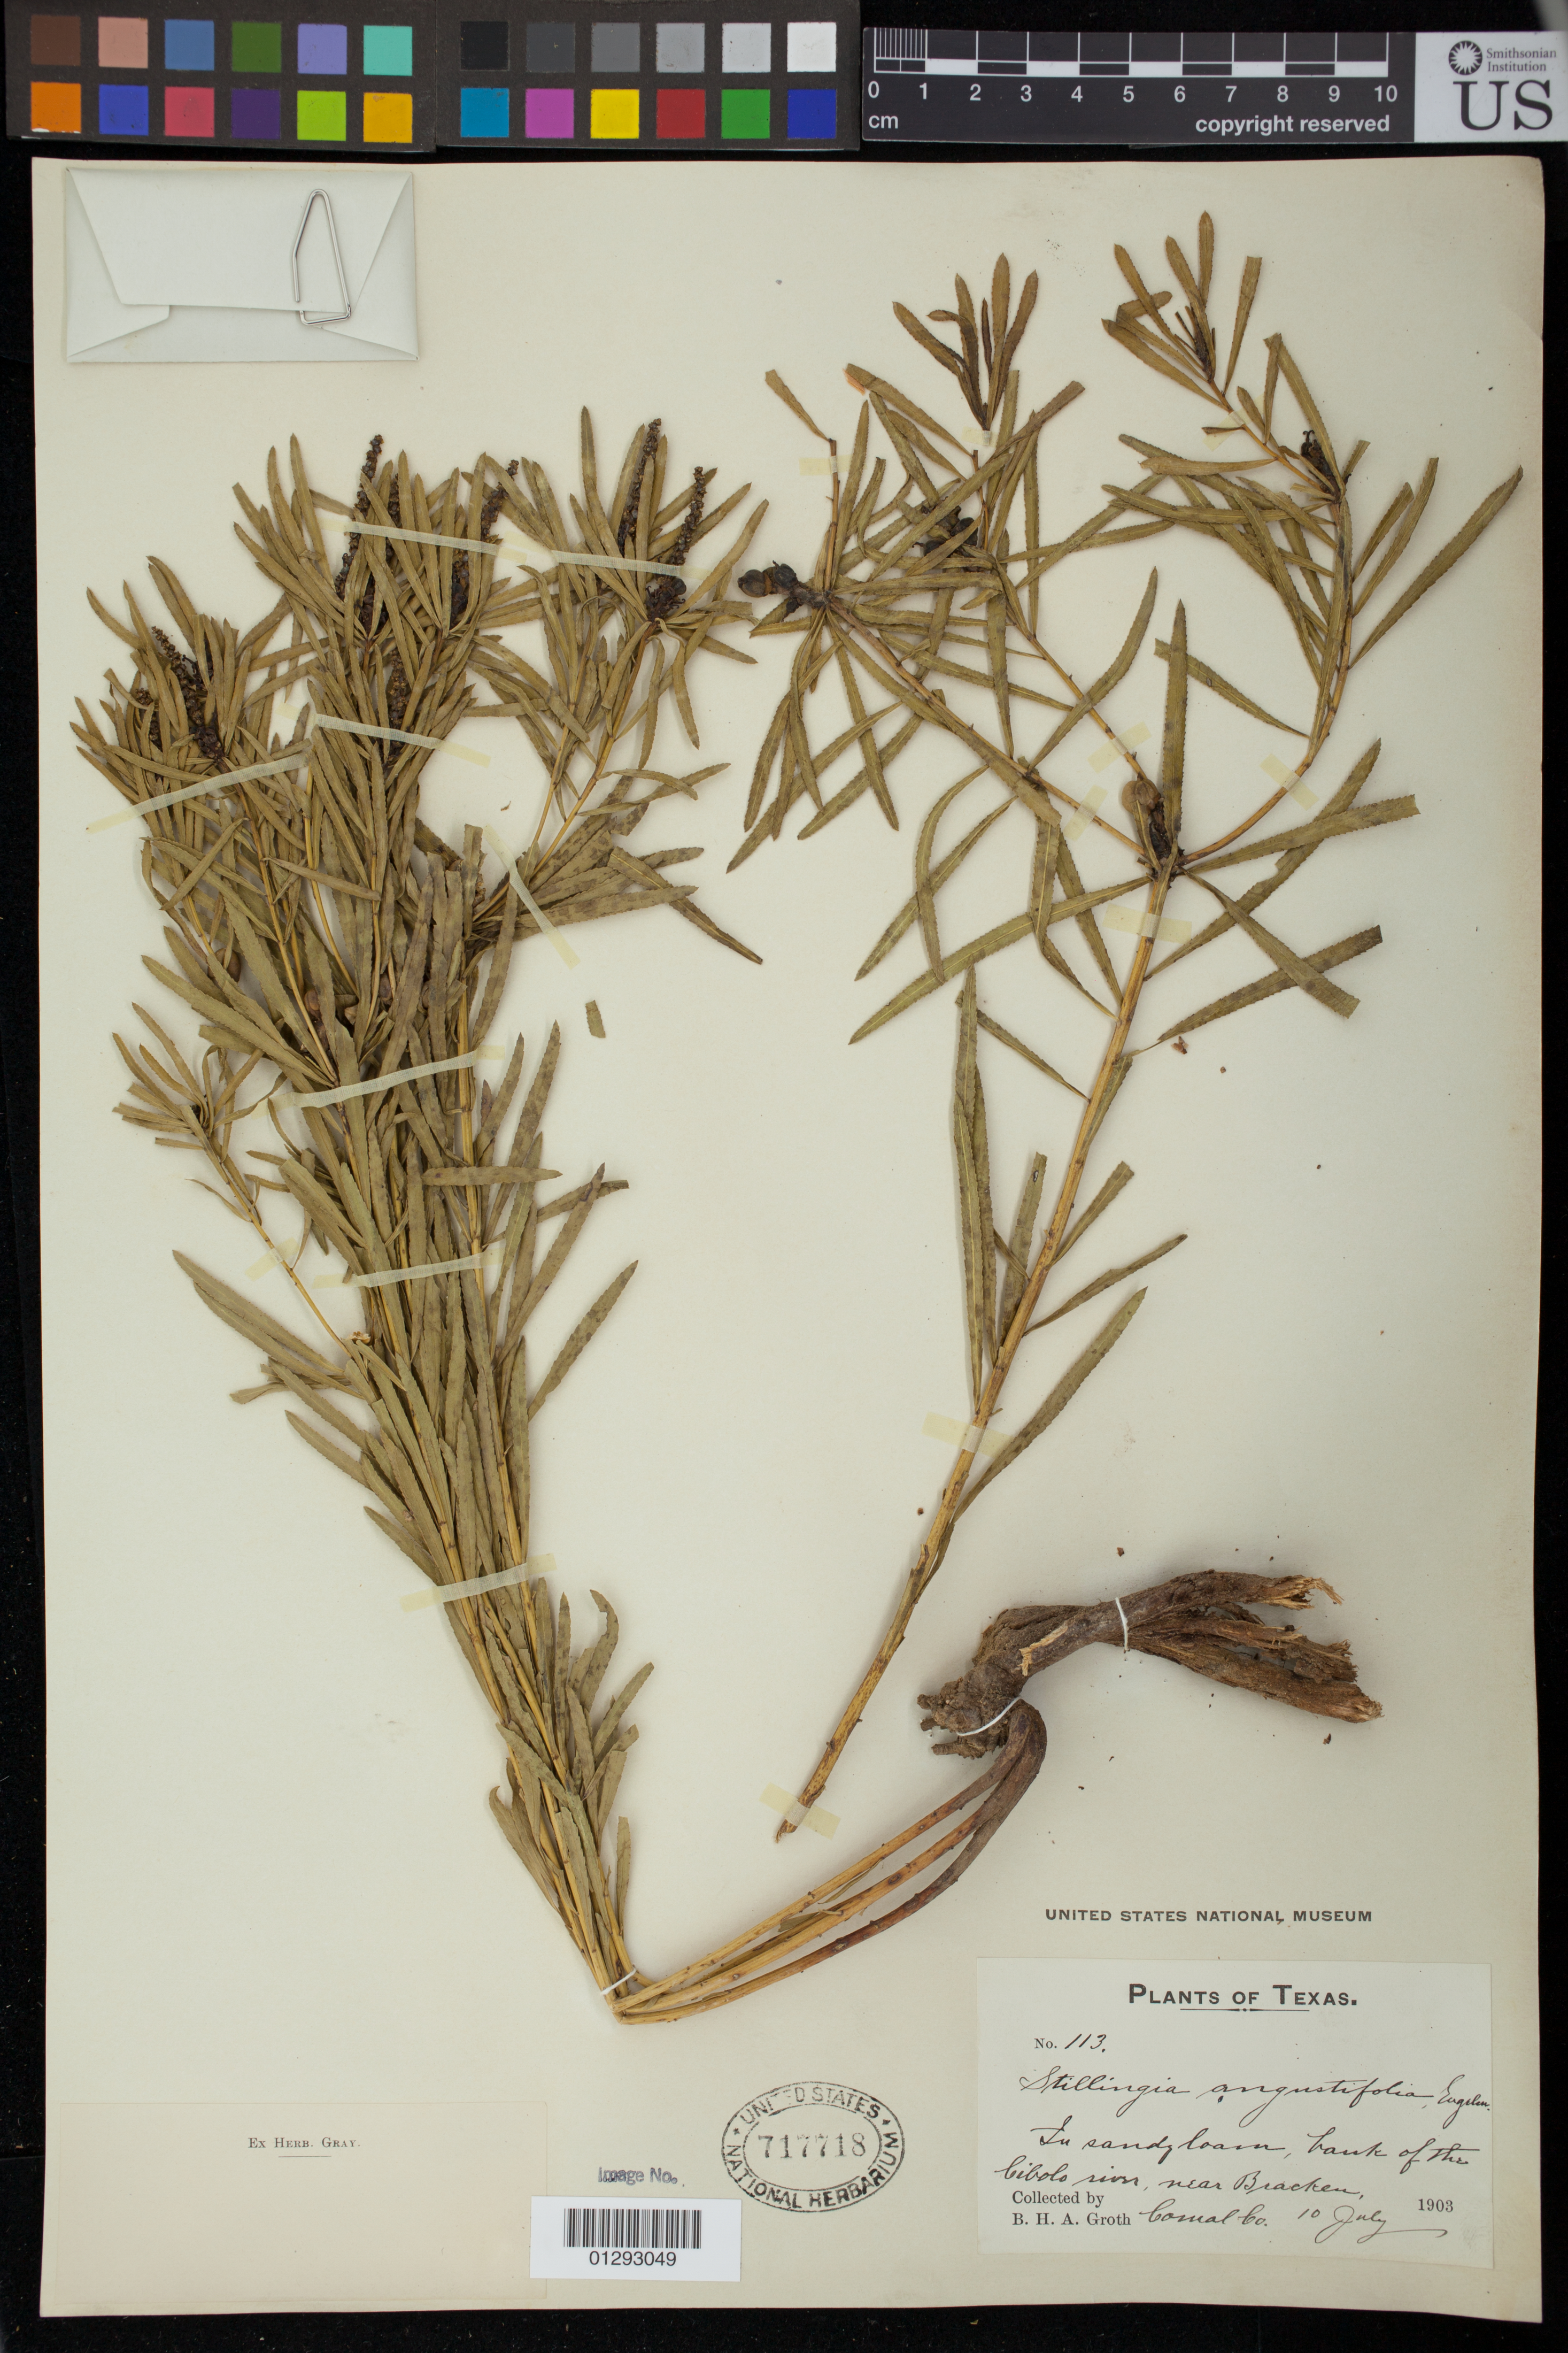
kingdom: Plantae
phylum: Tracheophyta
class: Magnoliopsida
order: Malpighiales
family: Euphorbiaceae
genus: Stillingia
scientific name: Stillingia texana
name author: I.M. Johnst.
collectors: B. Groth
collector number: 113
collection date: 1903-07-10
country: United States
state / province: Texas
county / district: Comal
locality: bank of the Cibolo river, near Bracken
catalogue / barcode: US 717718